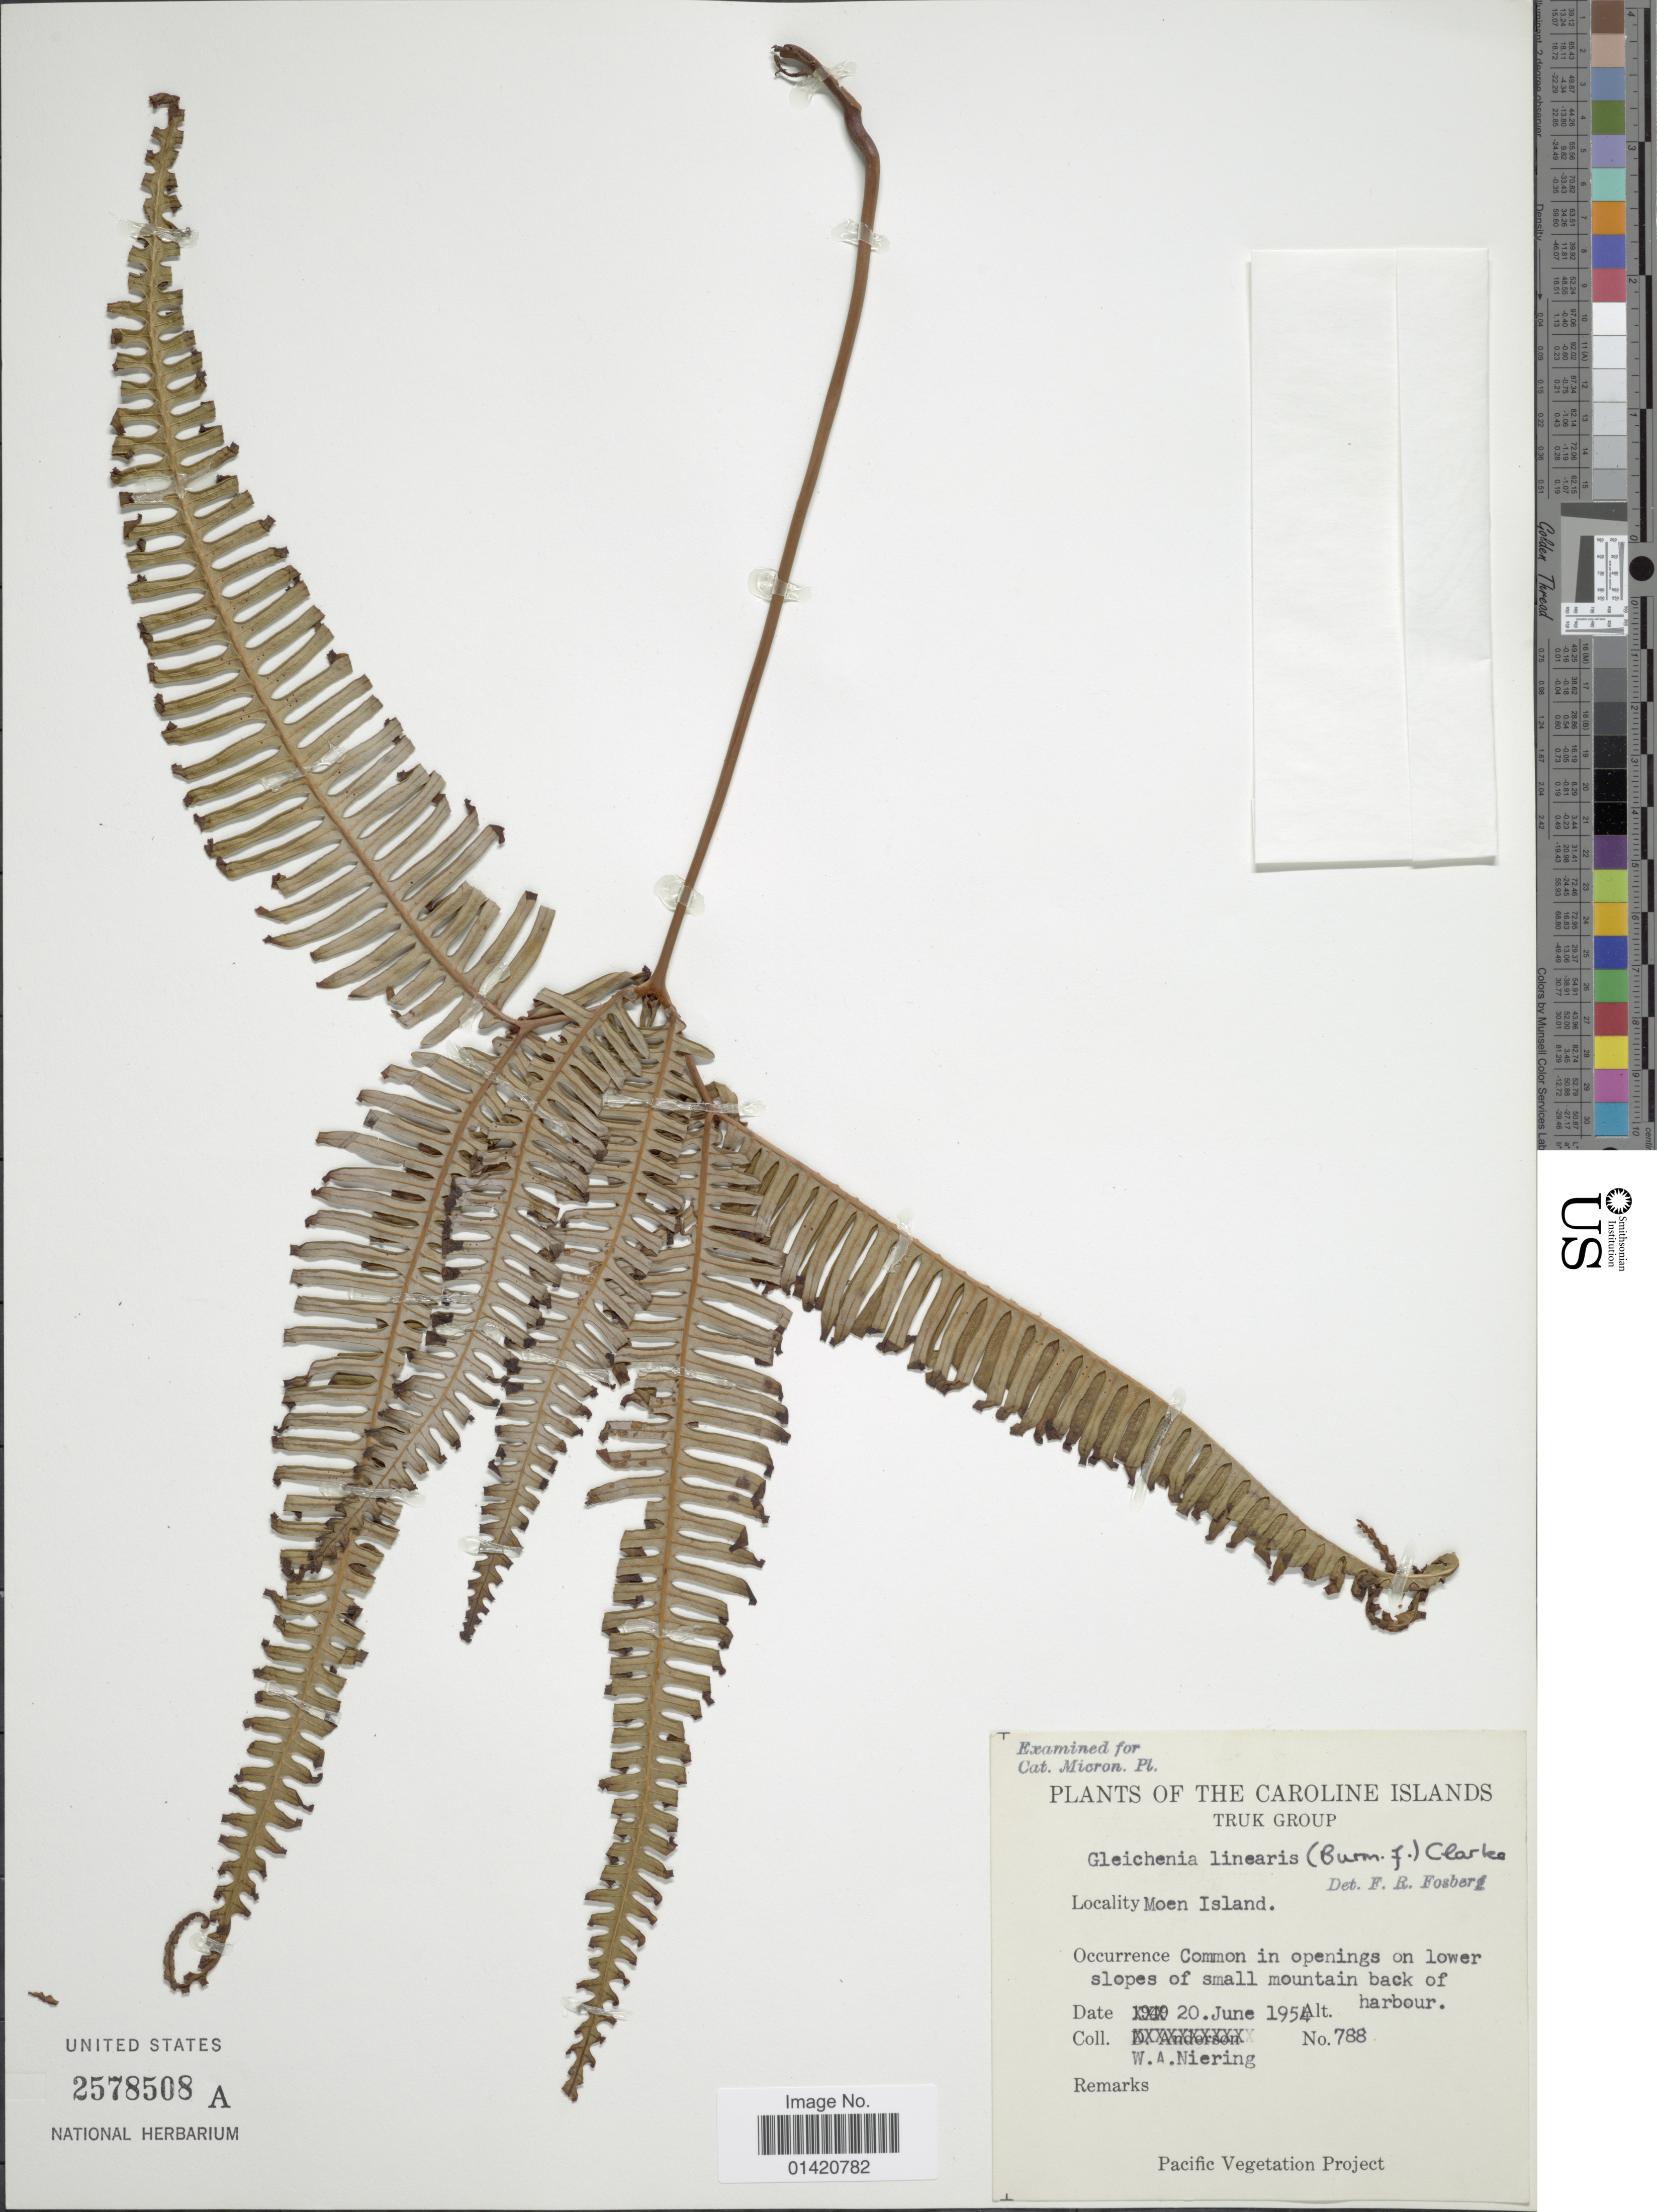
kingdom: Plantae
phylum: Tracheophyta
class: Polypodiopsida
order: Gleicheniales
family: Gleicheniaceae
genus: Dicranopteris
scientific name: Dicranopteris linearis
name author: (Burm. f.) Underw.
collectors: W. Niering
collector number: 788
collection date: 1954-06-20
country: Micronesia, Federated States of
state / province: Truk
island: Moen [Wono]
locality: The Caroline Islands, Truk Group, Moen Island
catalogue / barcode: US 2578508A